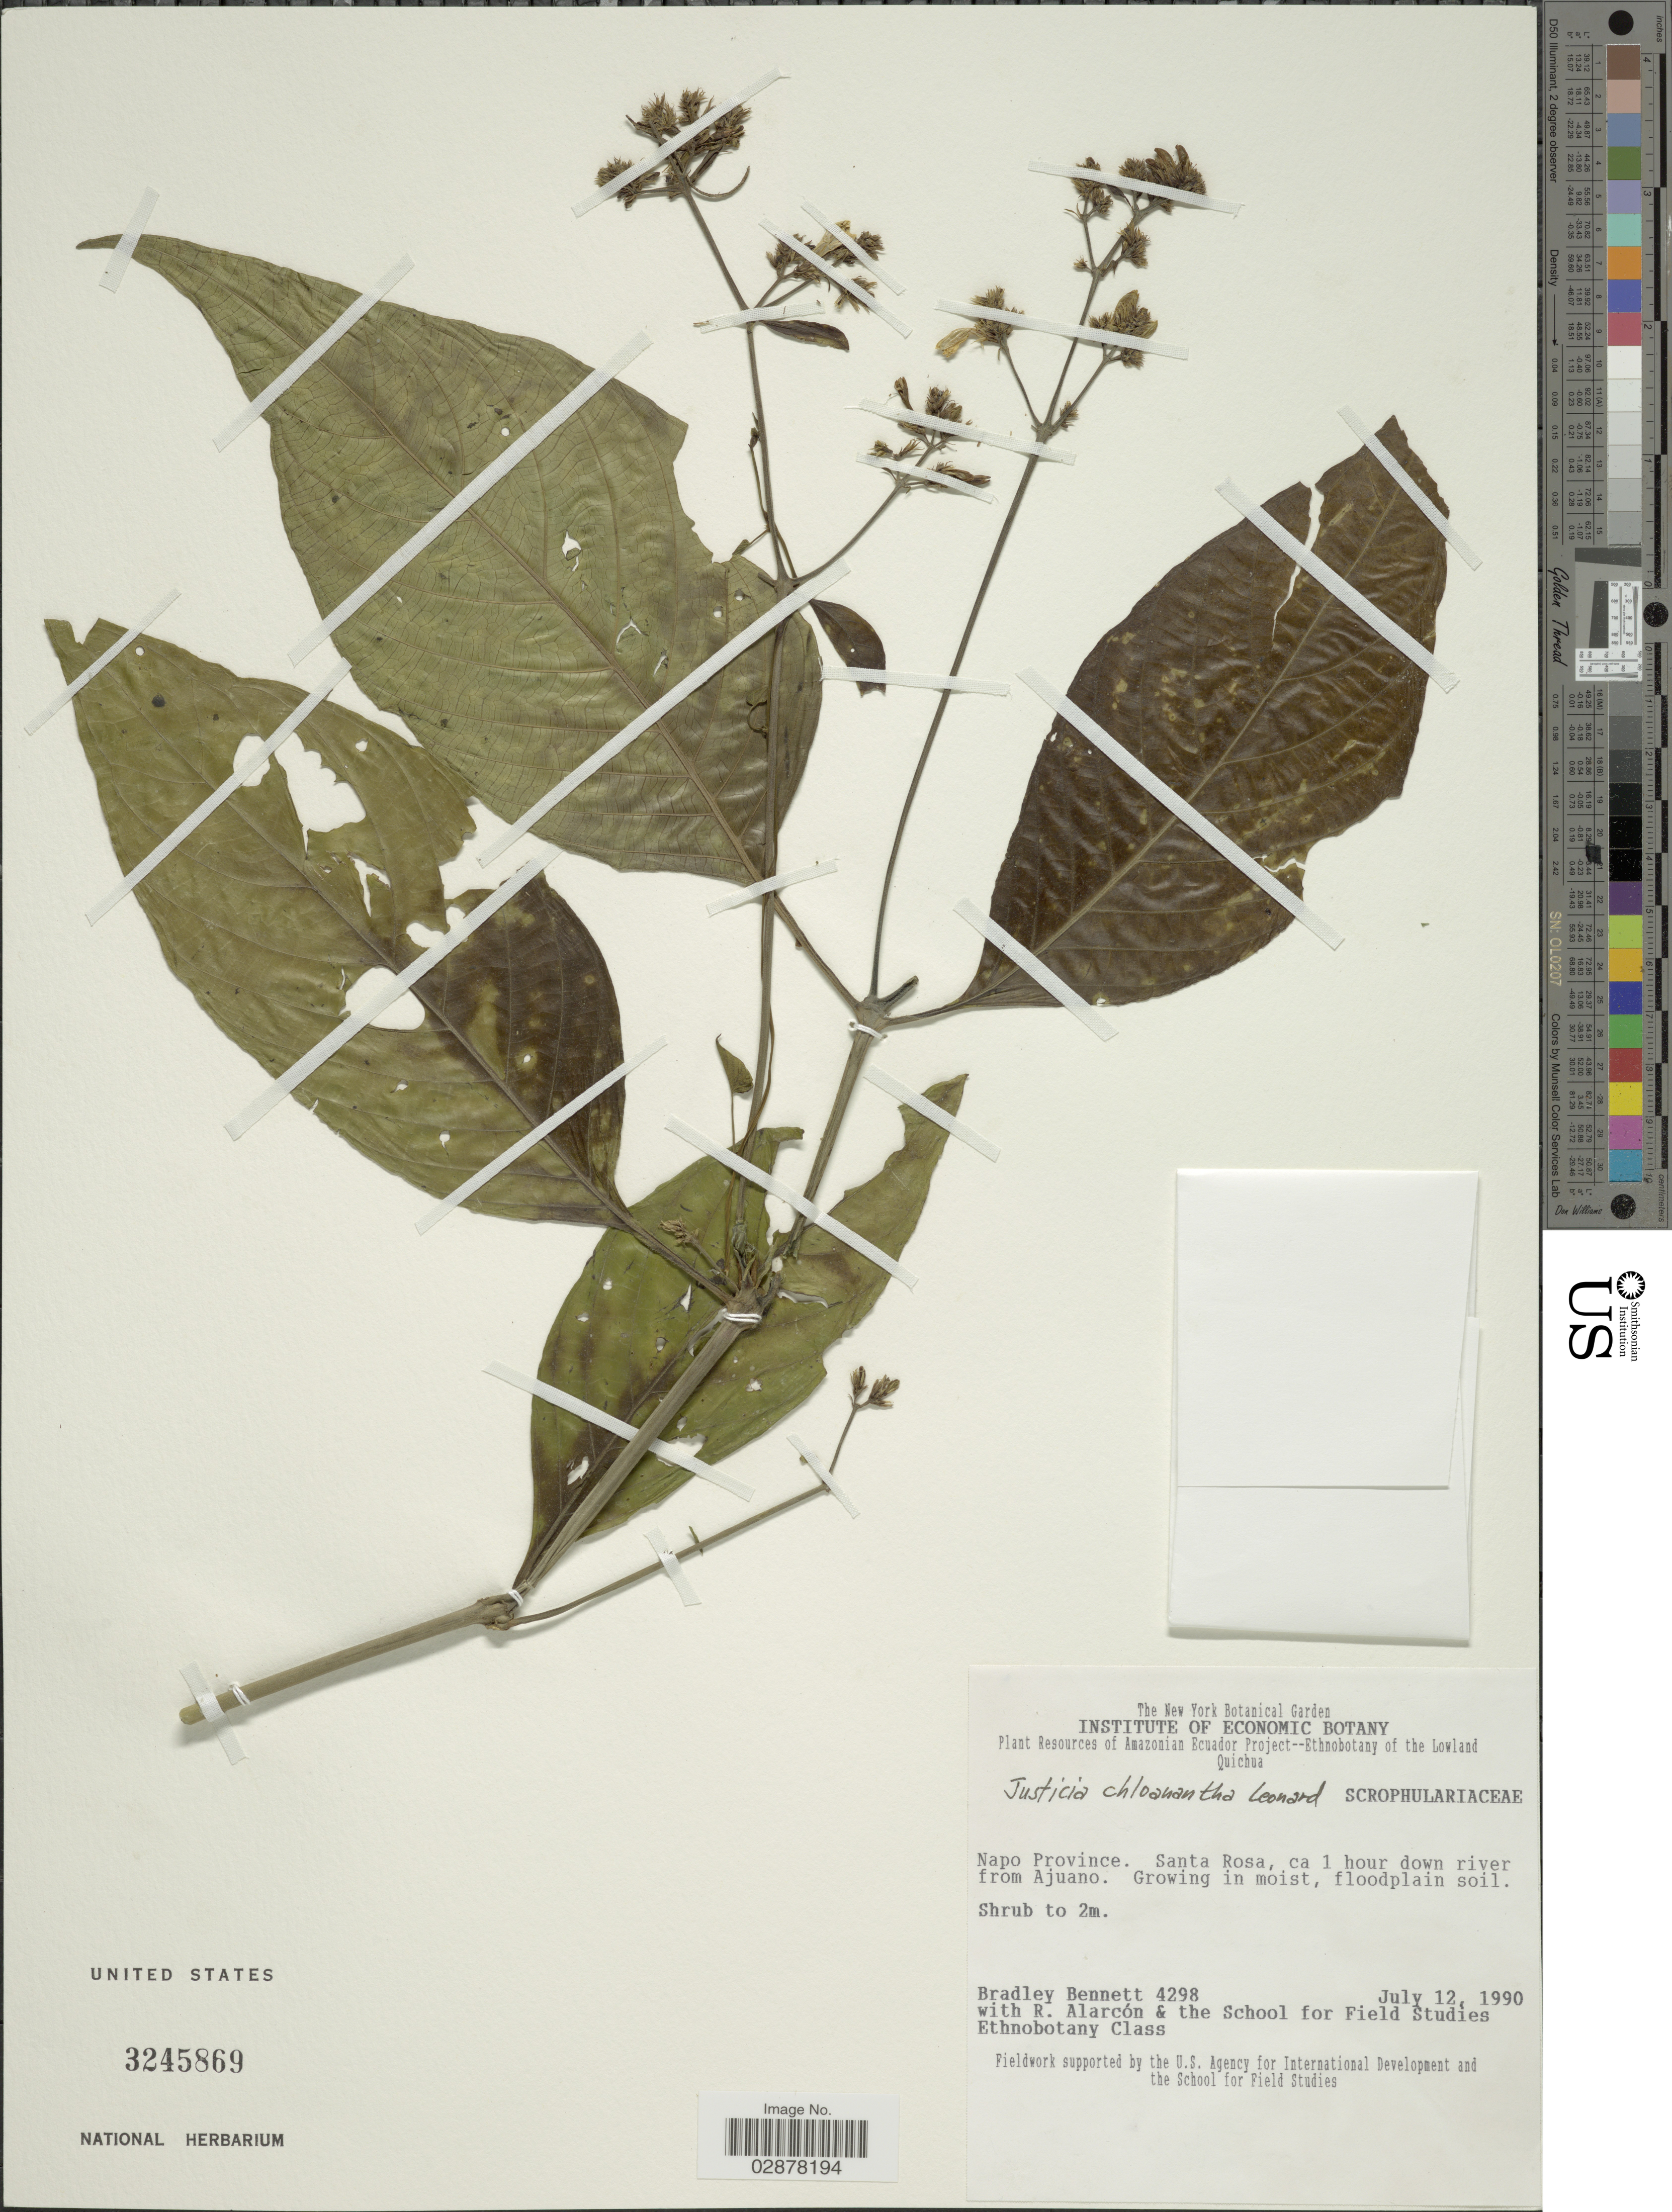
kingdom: Plantae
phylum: Tracheophyta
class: Magnoliopsida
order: Lamiales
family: Acanthaceae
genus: Justicia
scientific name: Justicia chloanantha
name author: Leonard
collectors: B. Bennett, R. Alarcón & The School for Field Studies Ethnobotany Class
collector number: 4298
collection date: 1990-07-12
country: Ecuador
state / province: Napo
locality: Santa Rosa, ca 1 hour down river from Ajuano.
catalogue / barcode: US 3245869